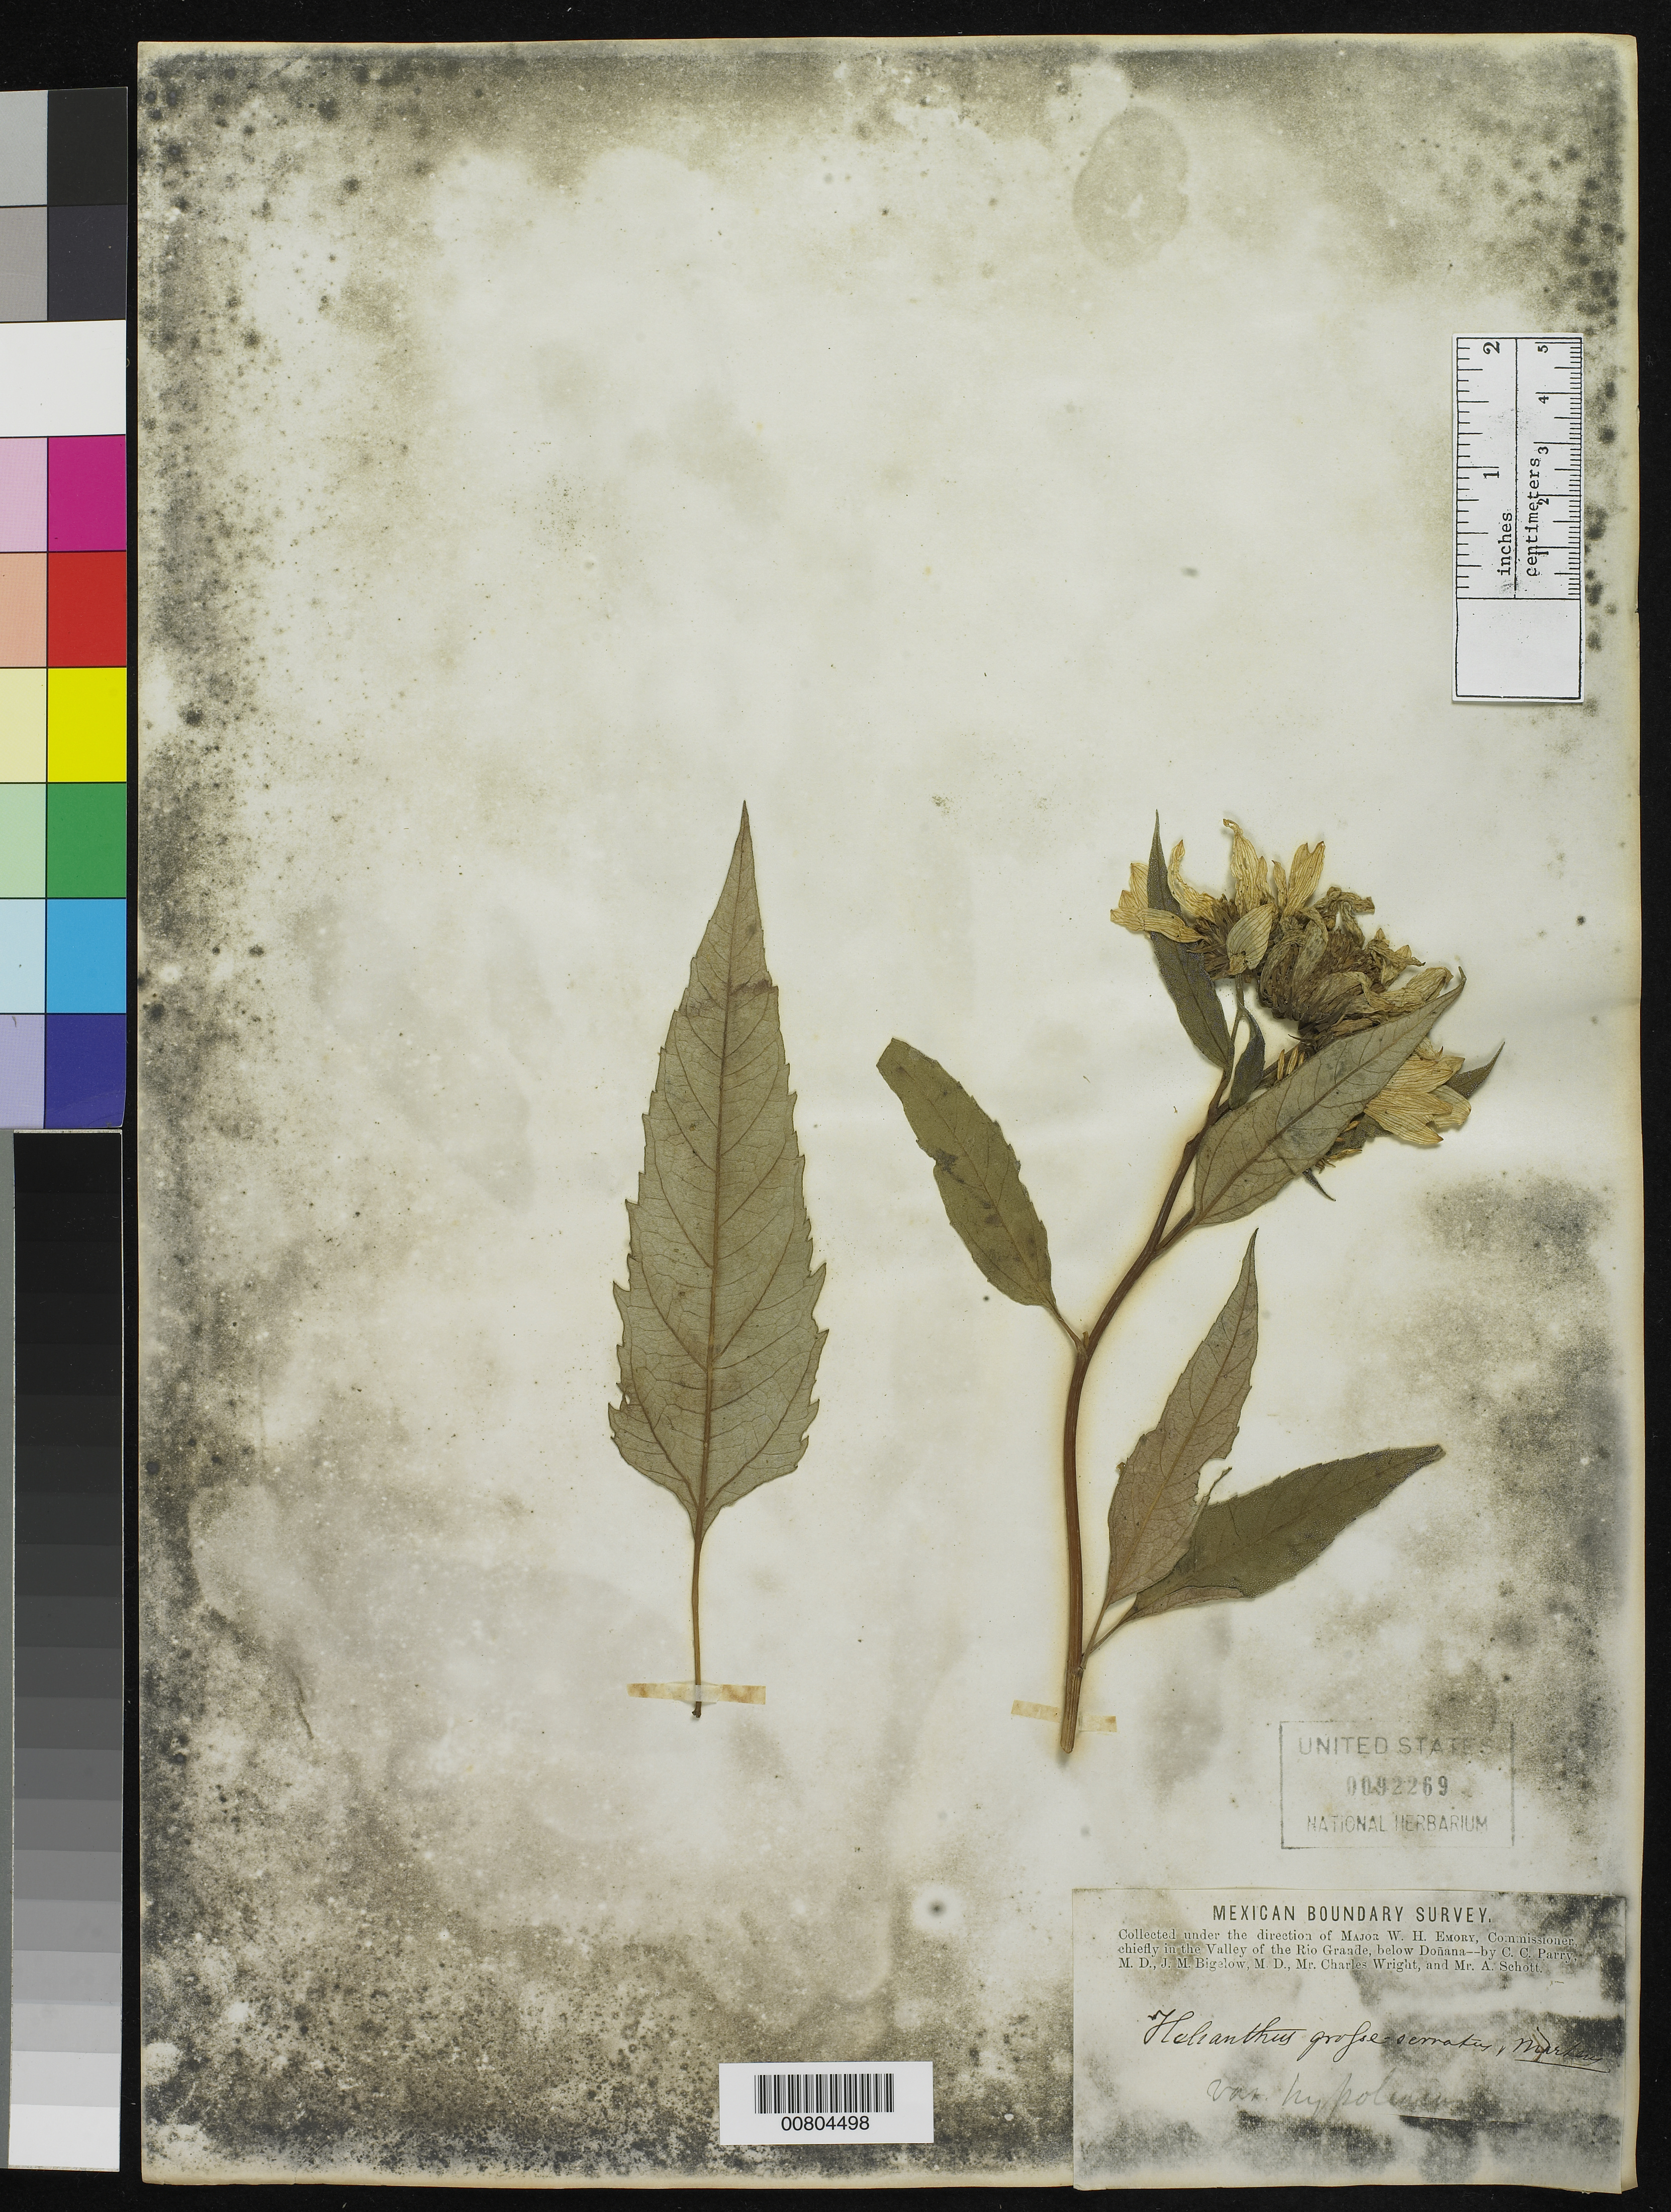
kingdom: Plantae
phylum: Tracheophyta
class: Magnoliopsida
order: Asterales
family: Asteraceae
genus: Helianthus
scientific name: Helianthus grosseserratus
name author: M. Martens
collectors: C. C. Parry, J. M. Bigelow, C. Wright & A. C. V. Schott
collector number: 5695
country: United States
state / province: New Mexico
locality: Valley of the Rio Grande, below Doñana, New Mexico.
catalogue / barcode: US 92269